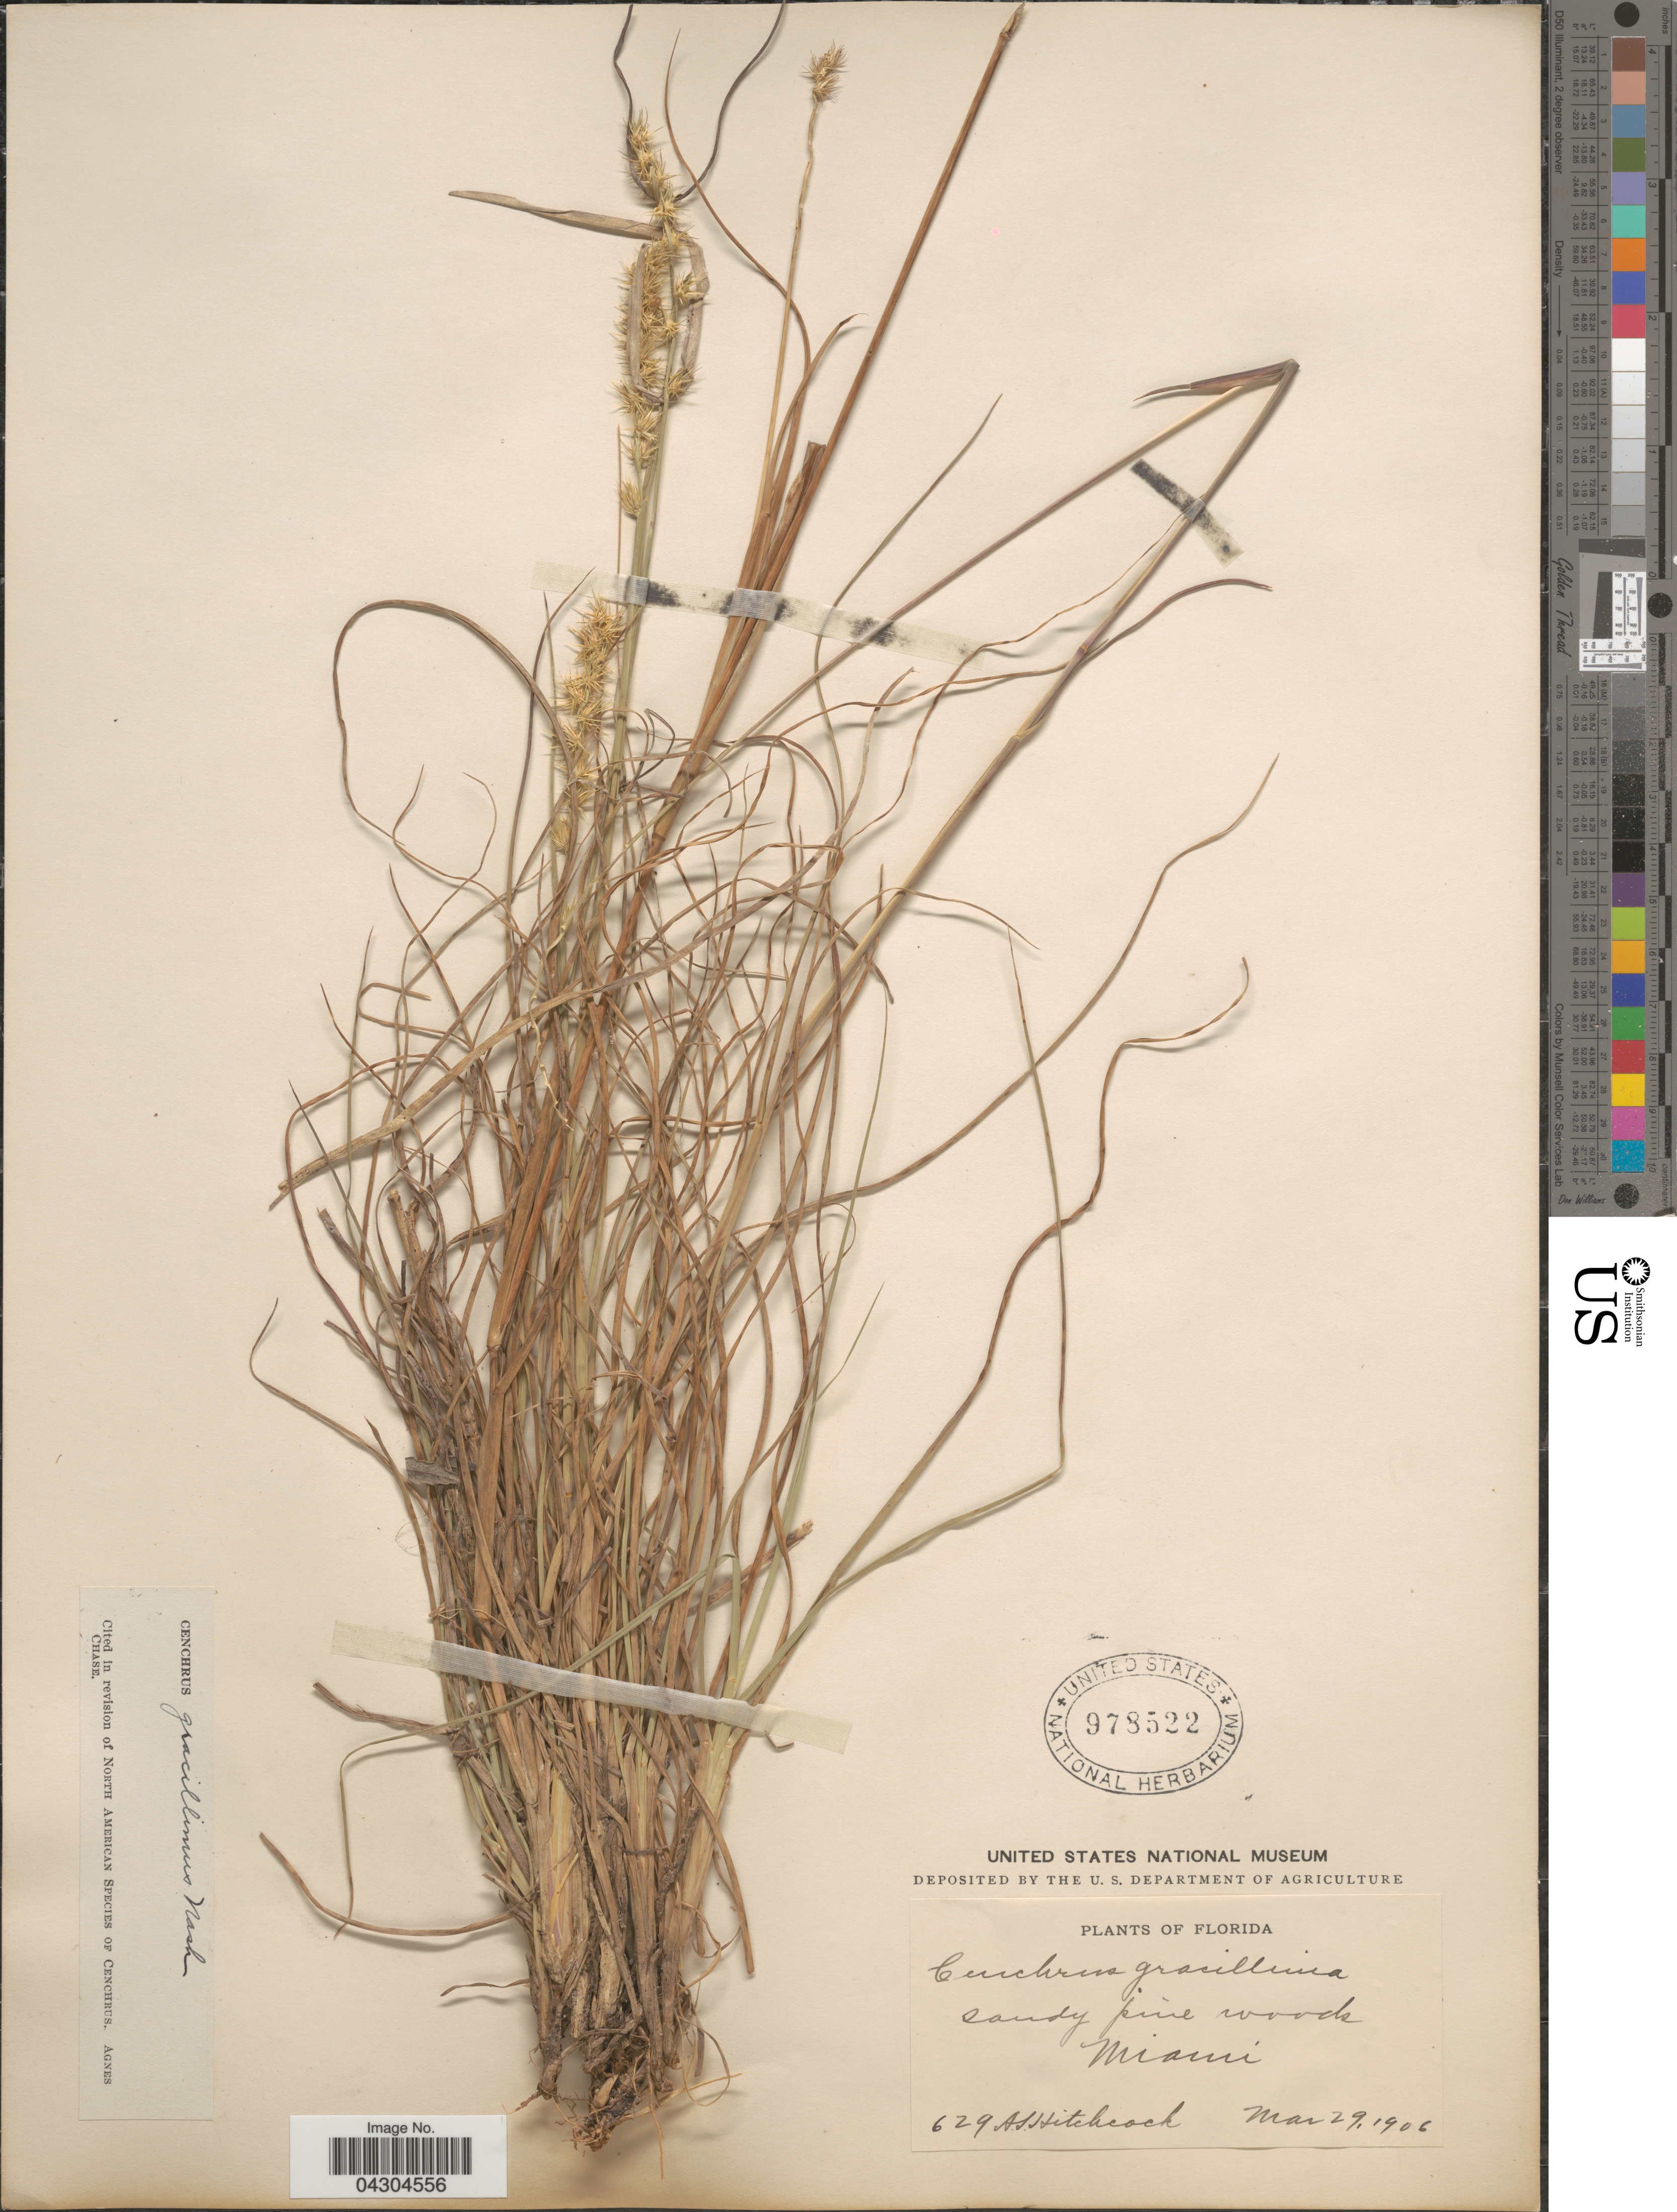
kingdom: Plantae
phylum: Tracheophyta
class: Liliopsida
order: Poales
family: Poaceae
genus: Cenchrus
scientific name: Cenchrus gracillimus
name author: Nash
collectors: A. S. Hitchcock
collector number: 629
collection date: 1906-03-29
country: United States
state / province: Florida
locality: Sandy pine woods. Miami.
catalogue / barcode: US 978522